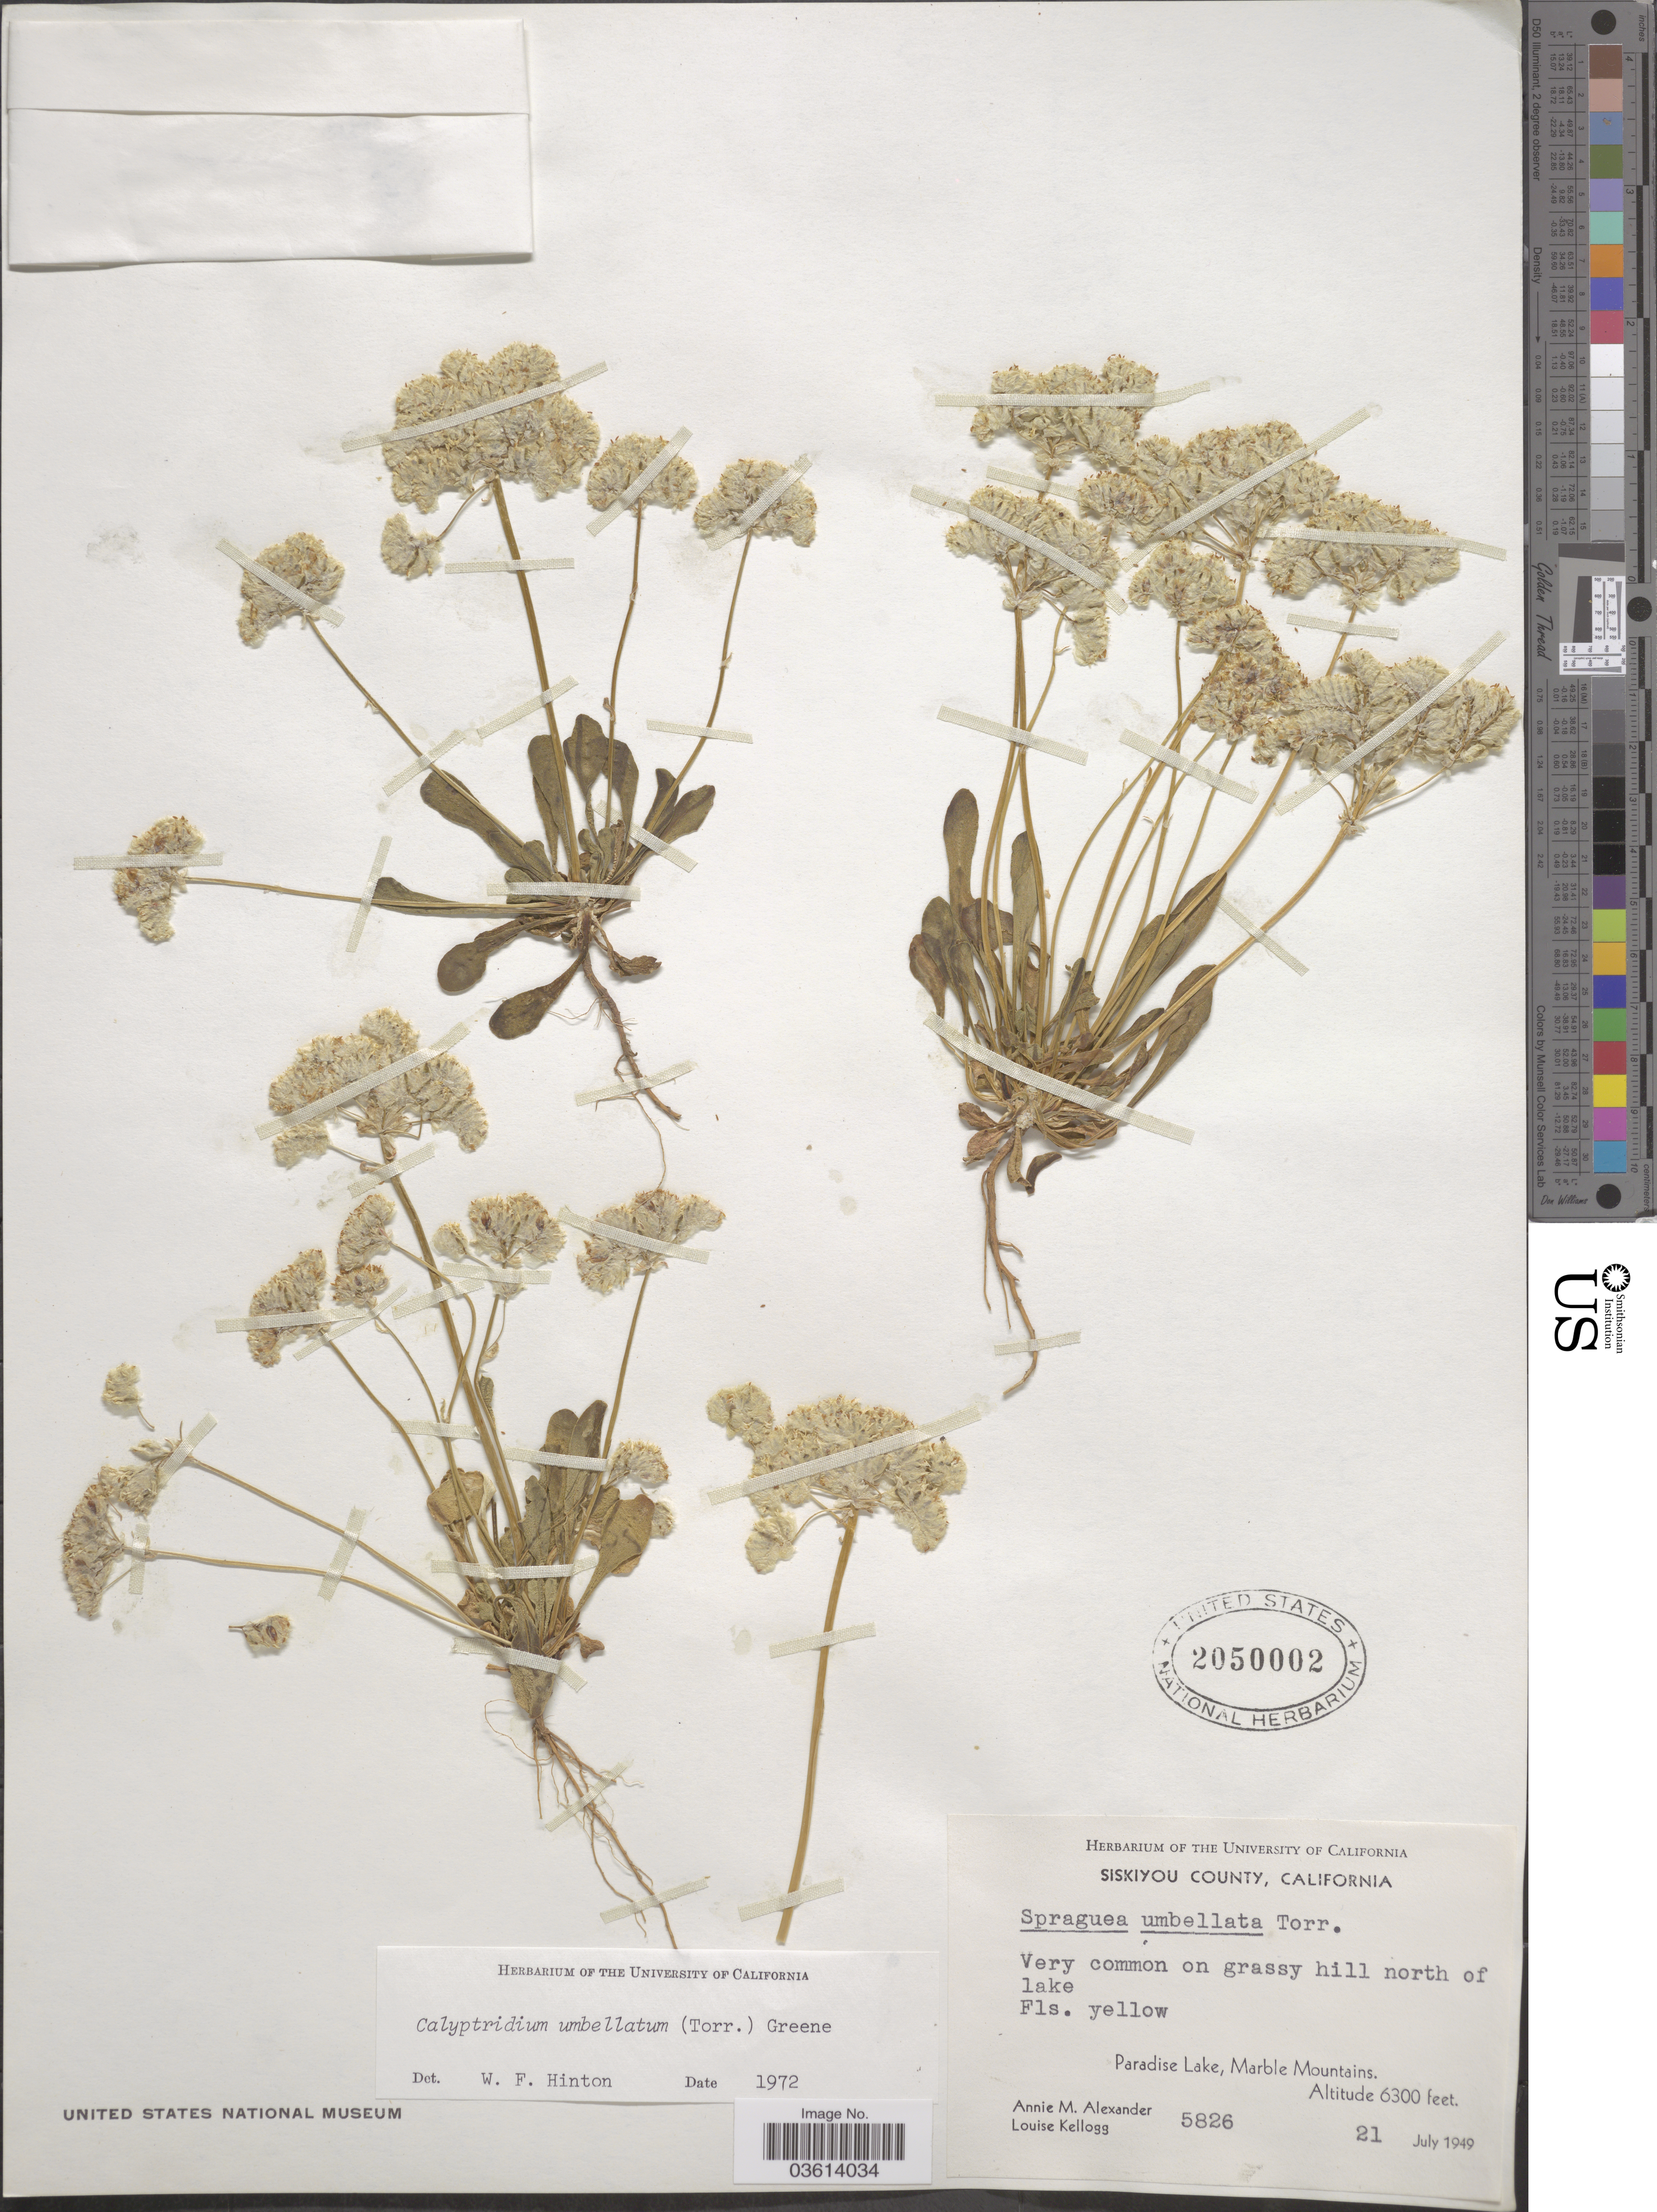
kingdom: Plantae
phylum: Tracheophyta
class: Magnoliopsida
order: Caryophyllales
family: Montiaceae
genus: Calyptridium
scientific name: Calyptridium umbellatum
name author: (Torr.) Greene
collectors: A. M. Alexander & L. Kellogg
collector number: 5826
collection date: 1949-07-21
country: United States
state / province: California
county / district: Siskiyou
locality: Siskiyou County. Paradise Lake, Marble Mountains.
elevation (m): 1920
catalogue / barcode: US 2050002